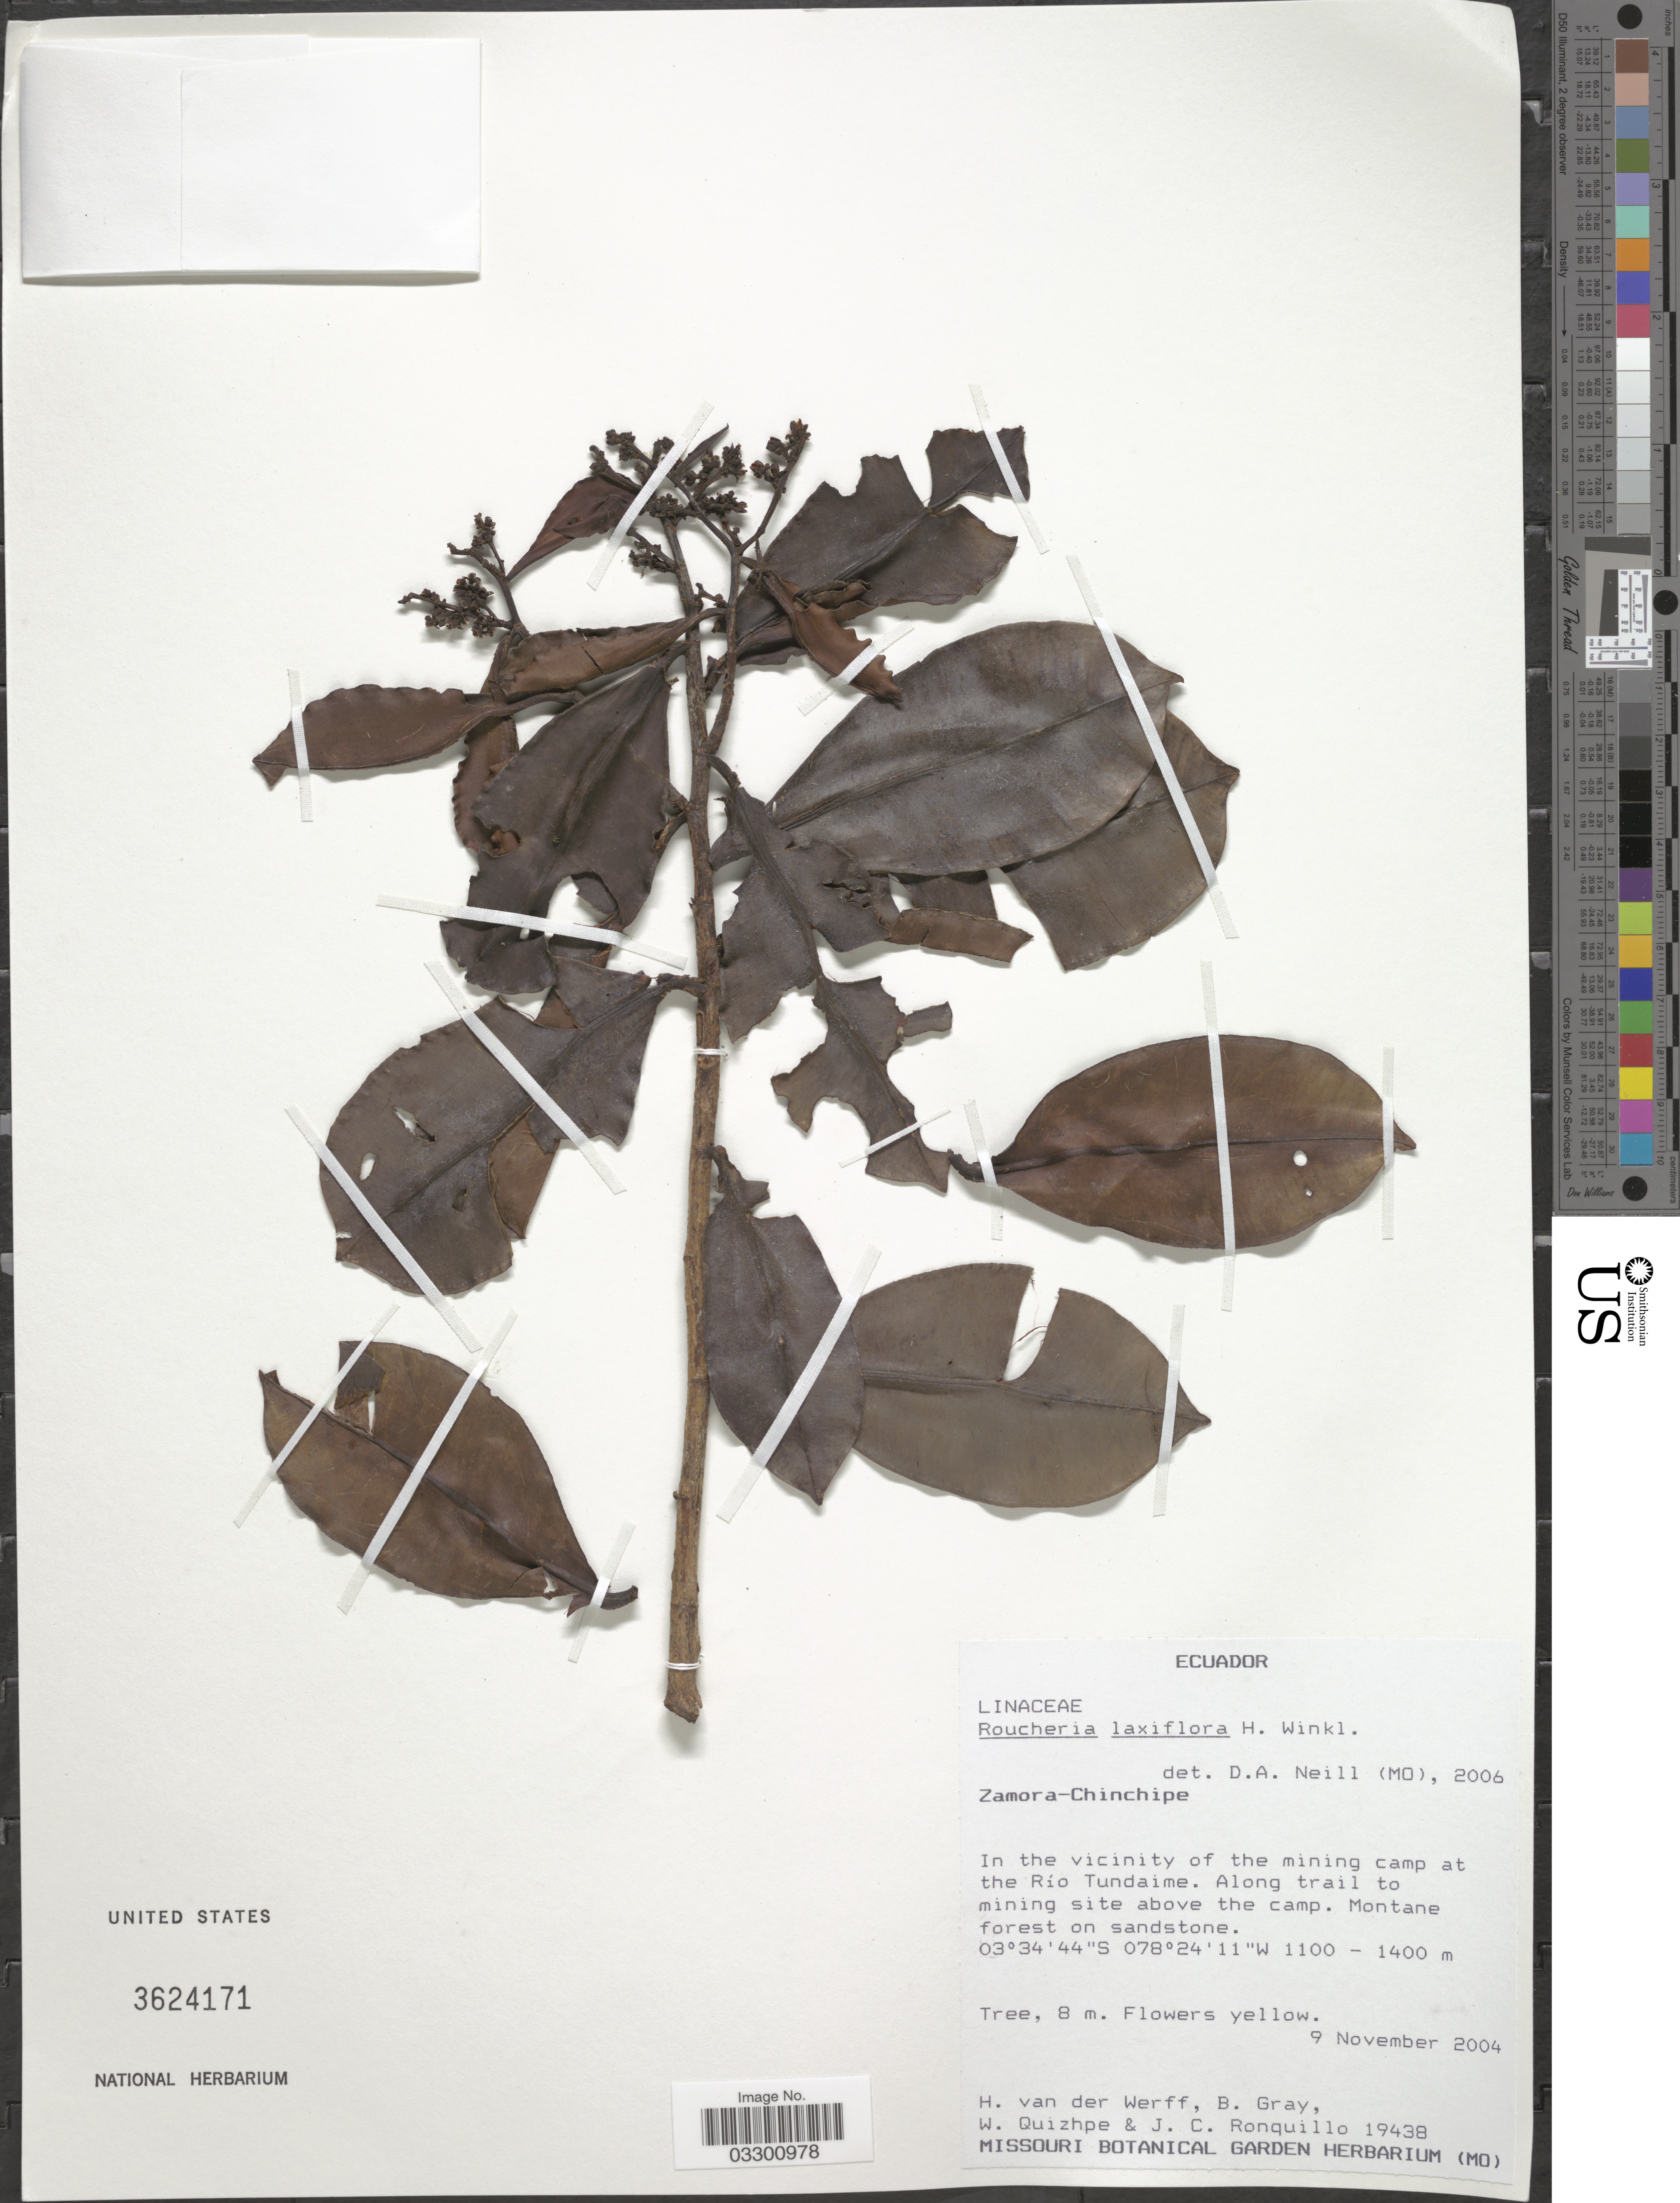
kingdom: Plantae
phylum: Tracheophyta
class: Magnoliopsida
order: Malpighiales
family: Linaceae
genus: Roucheria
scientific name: Roucheria laxiflora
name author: H. Winkl.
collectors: H. van der Werff, B. Gray, W. Quizhpe & J. Ronquillo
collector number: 19438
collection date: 2004-11-09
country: Ecuador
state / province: Zamora-Chinchipe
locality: In the vicinity of the mining camp at the Río Tundaime. Along trail to mining site above the camp.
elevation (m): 1100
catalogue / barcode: US 3624171